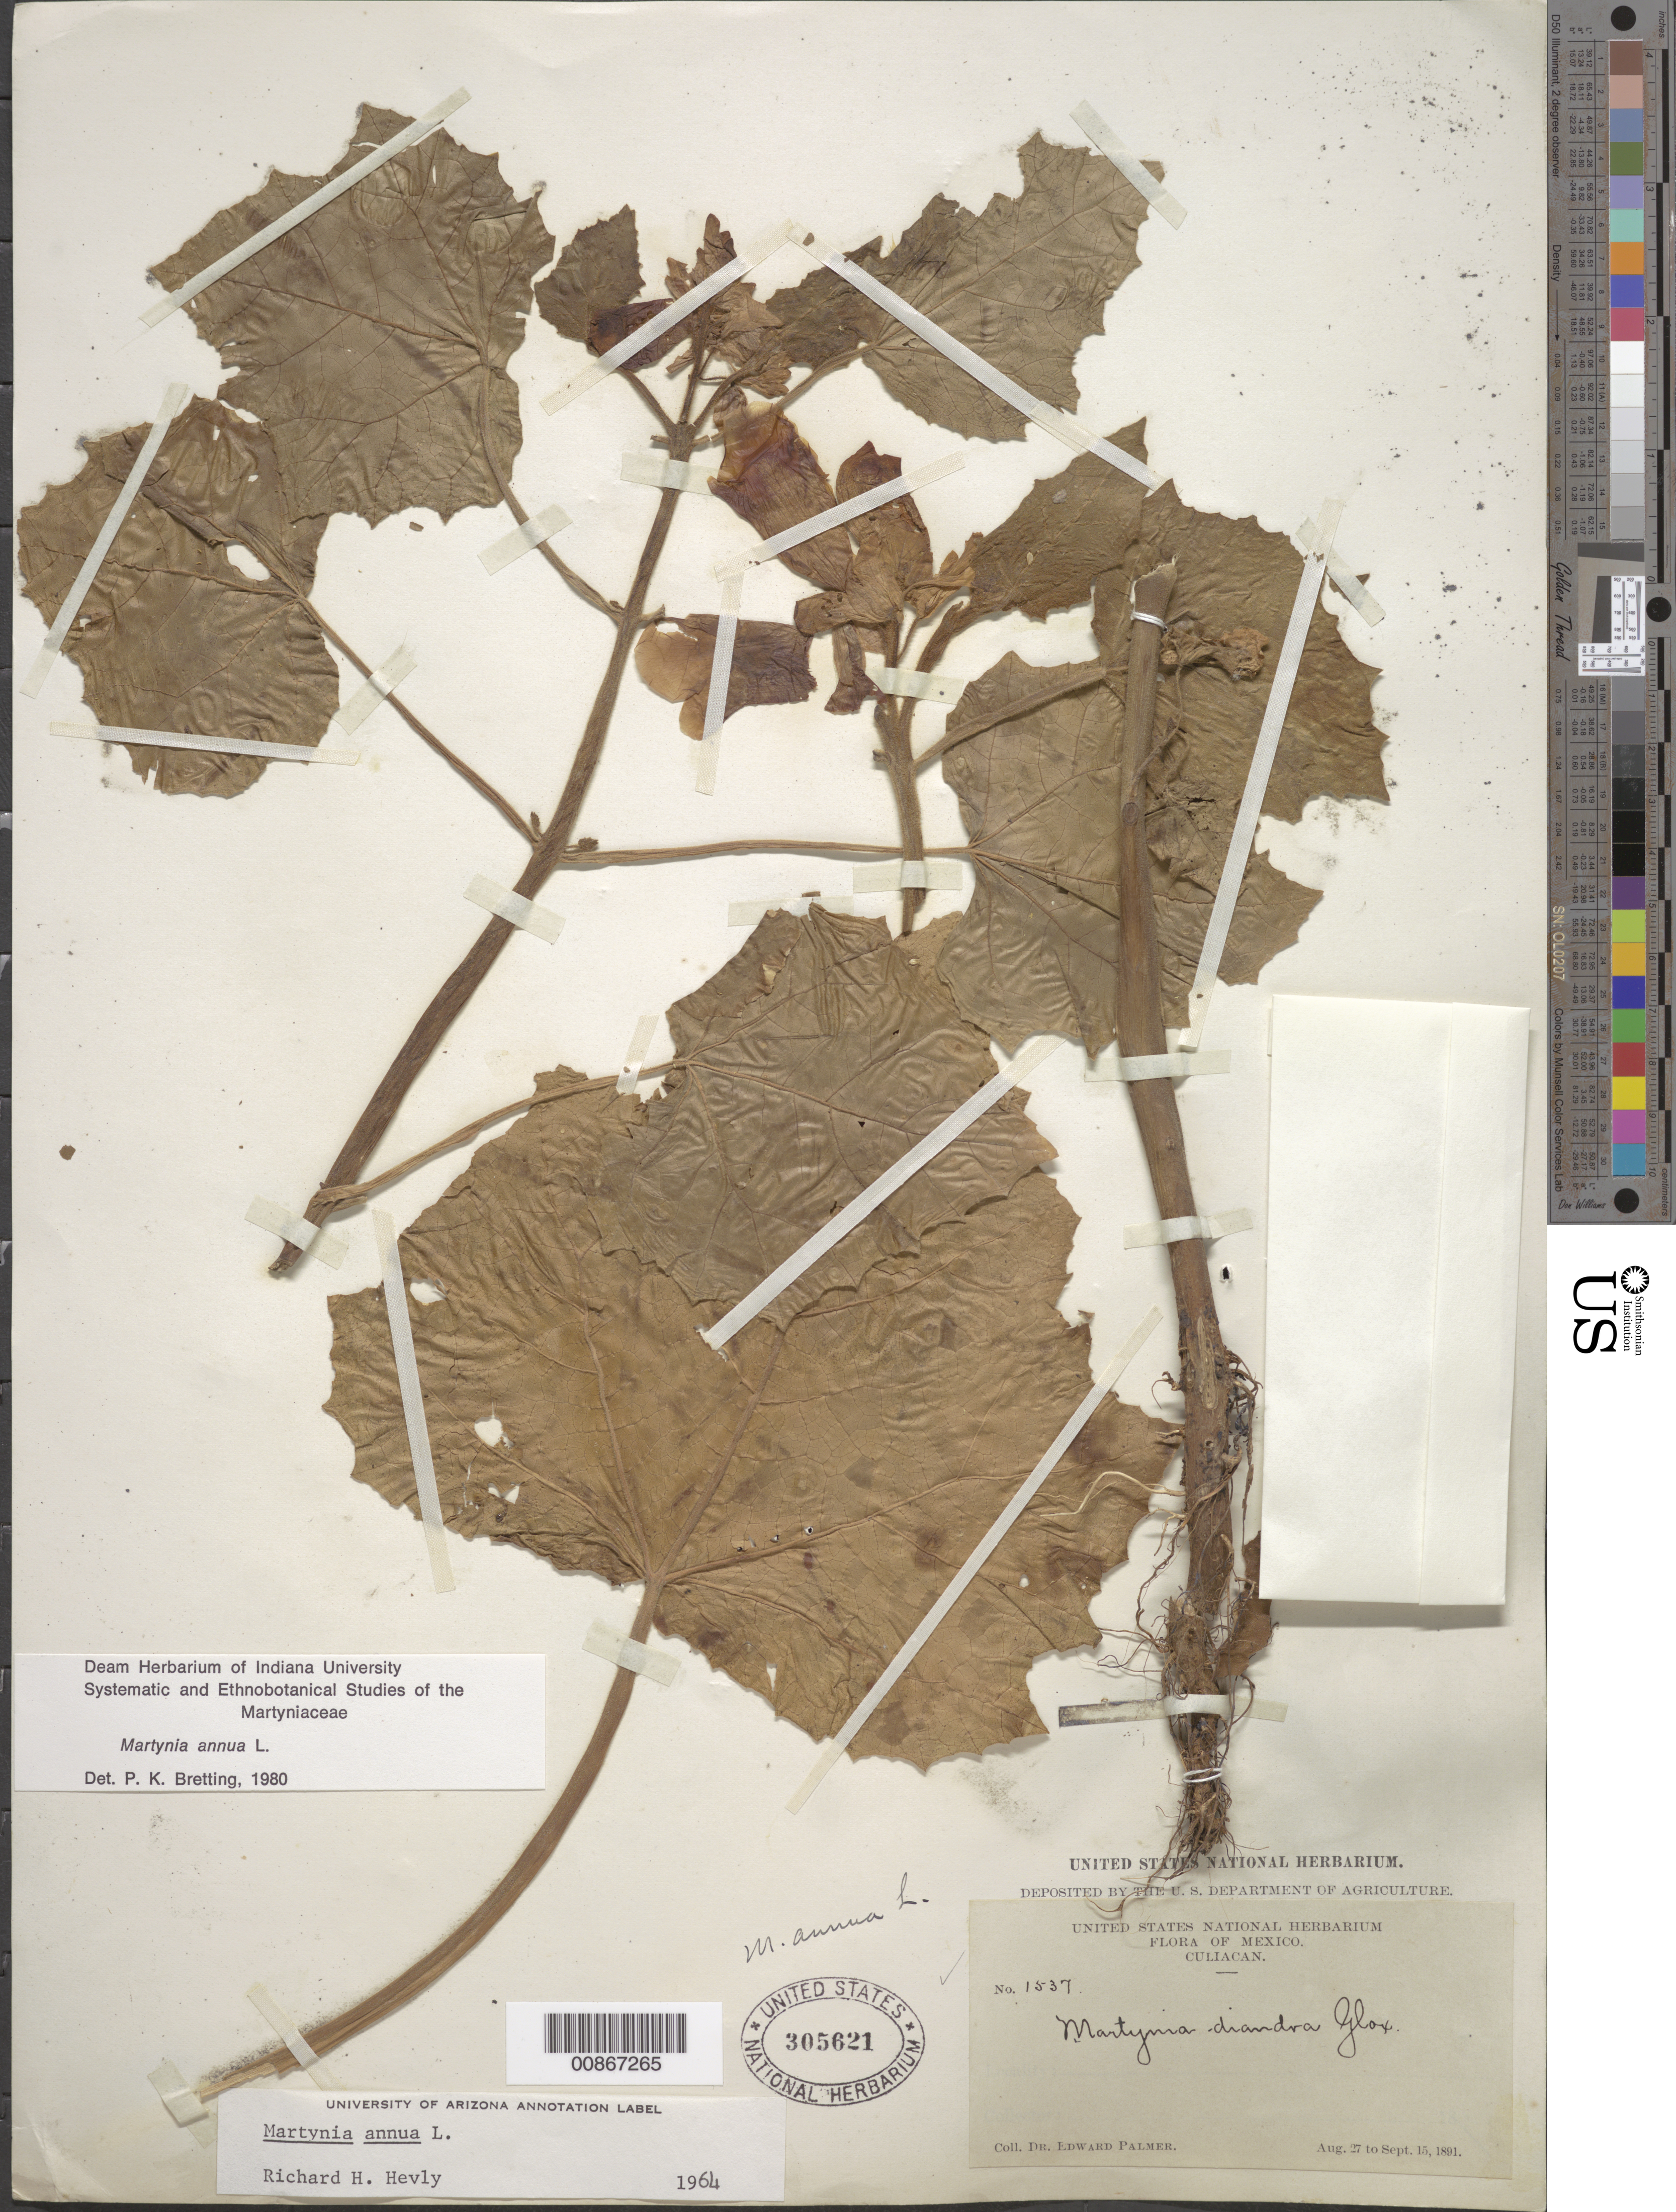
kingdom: Plantae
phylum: Tracheophyta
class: Magnoliopsida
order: Lamiales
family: Martyniaceae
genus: Martynia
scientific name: Martynia annua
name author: L.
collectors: E. Palmer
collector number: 1537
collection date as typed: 27 Aug 1891 to 15 Sep 1891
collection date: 1891-08-27/1891-09-15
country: Mexico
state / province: Sinaloa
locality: Culiacan, Sinaloa.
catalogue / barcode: US 305621